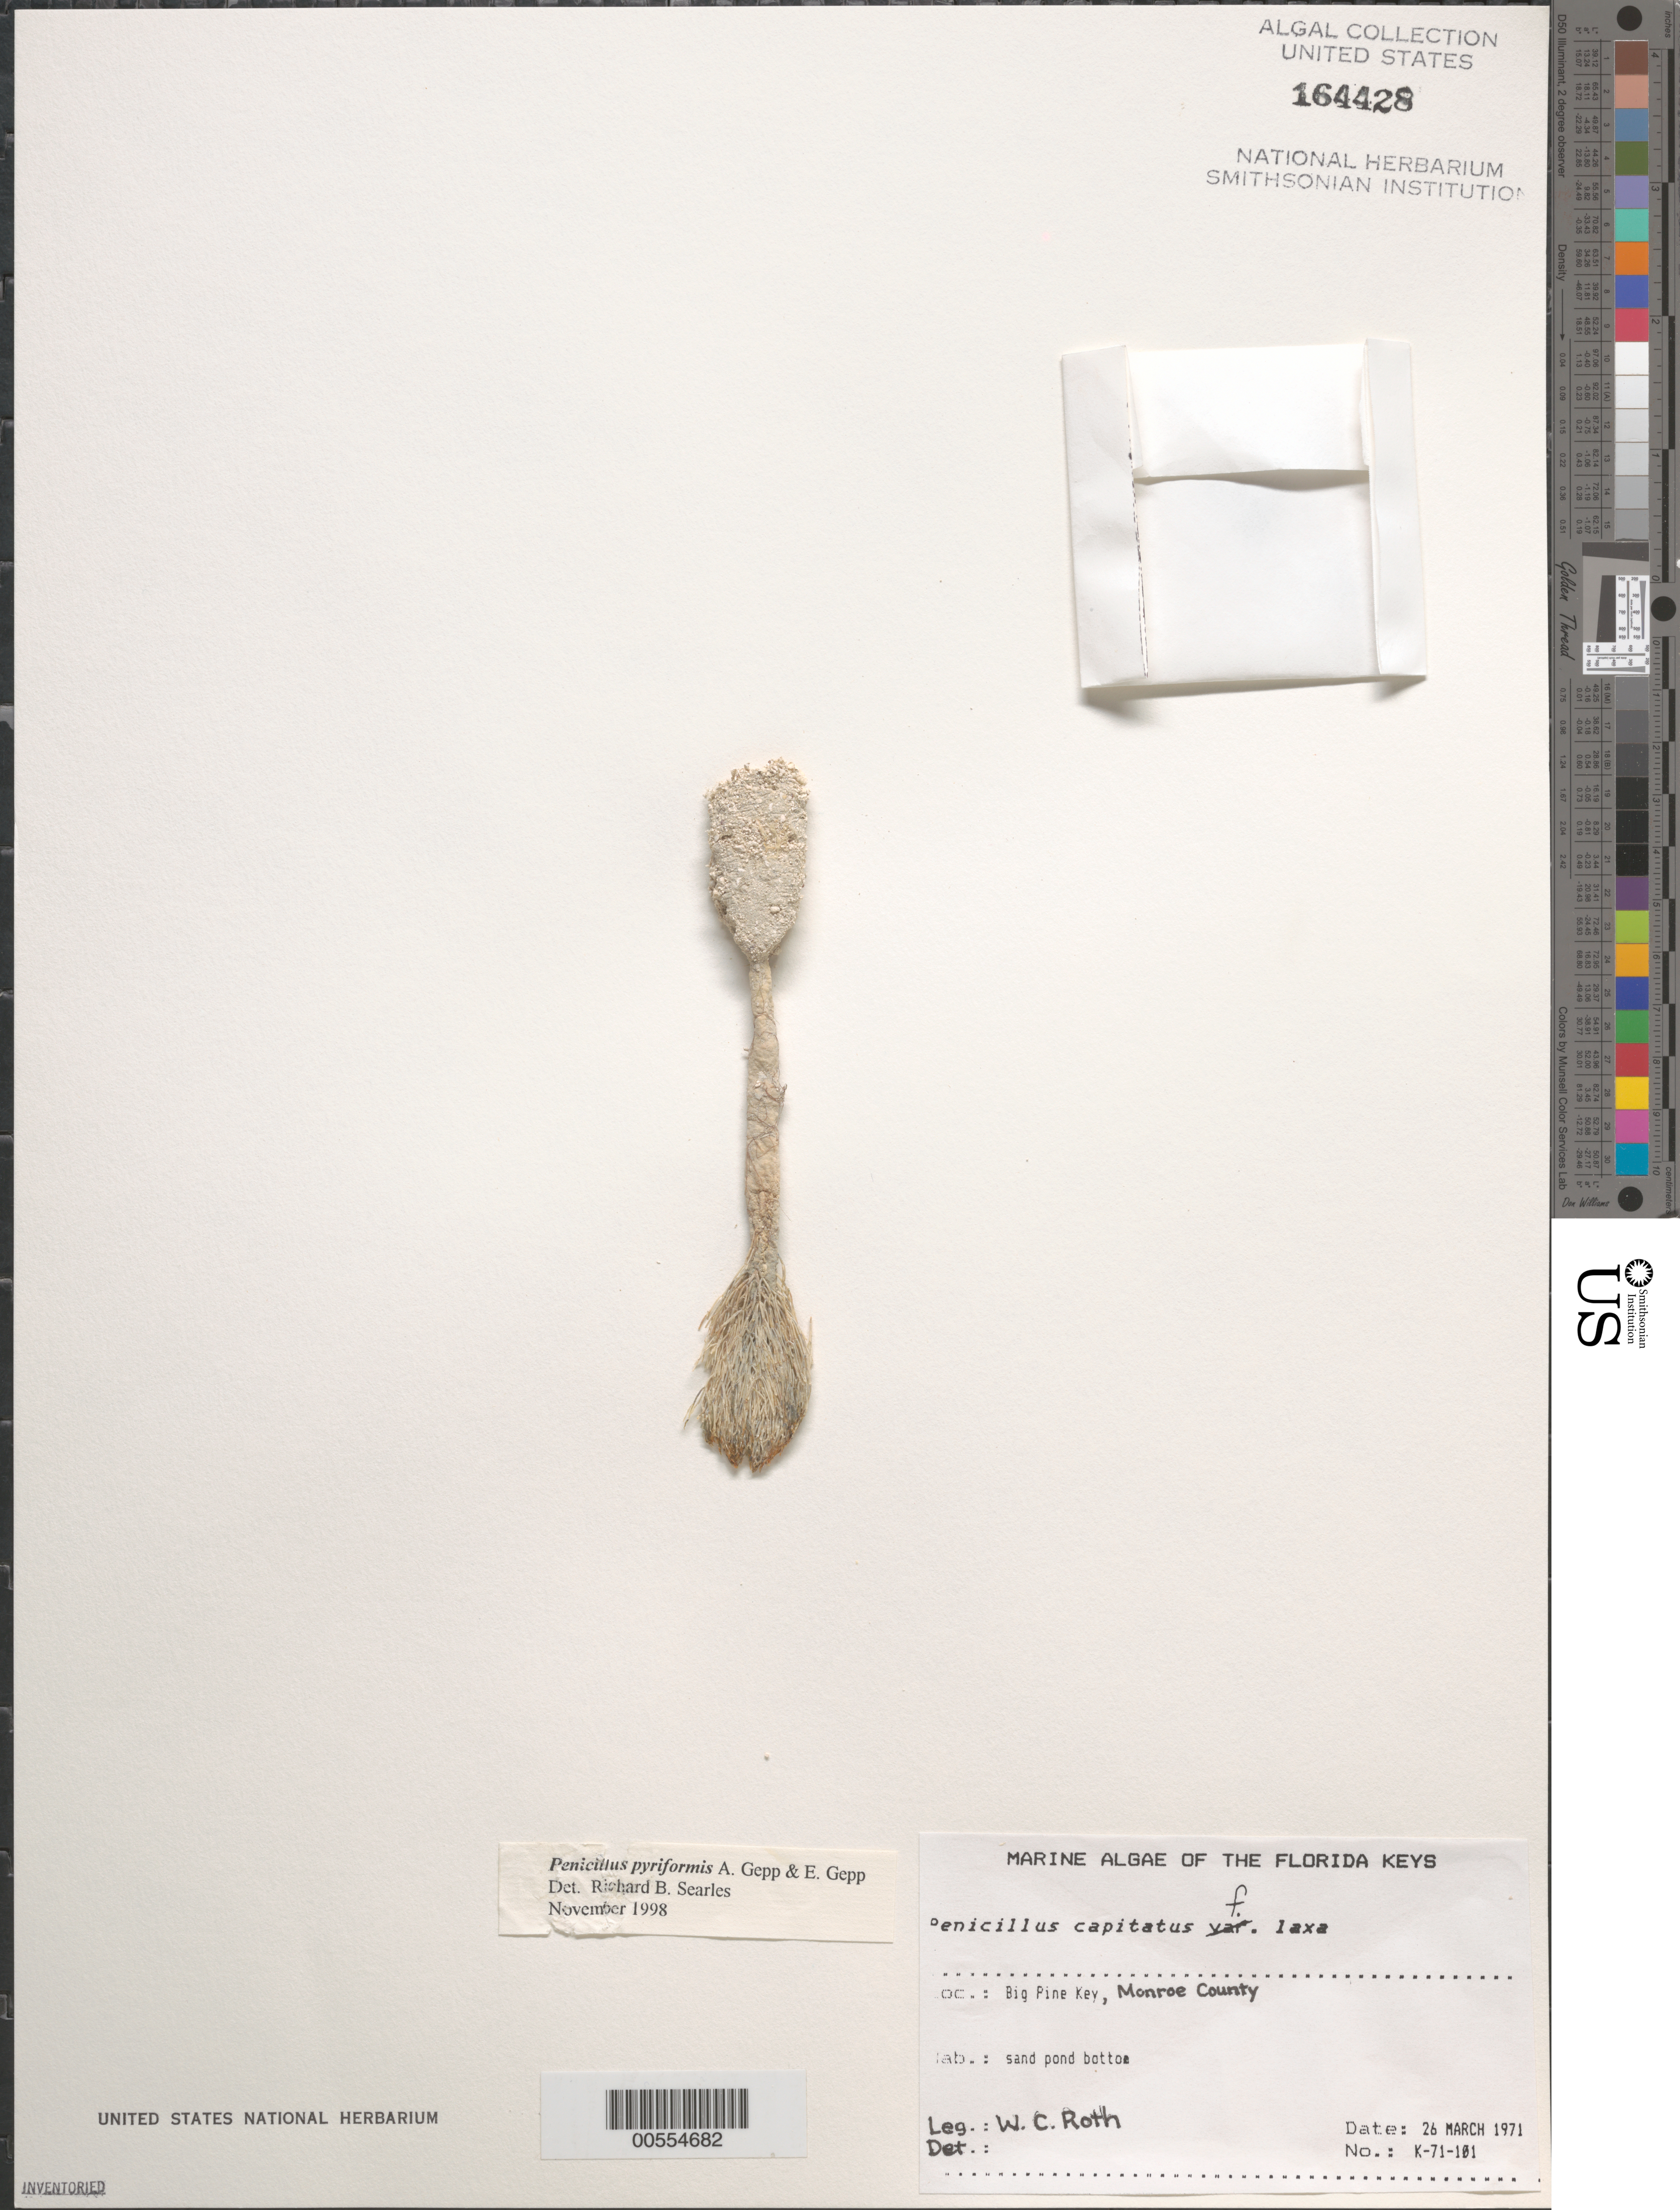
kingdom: Plantae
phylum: Chlorophyta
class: Ulvophyceae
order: Bryopsidales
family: Udoteaceae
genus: Penicillus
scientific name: Penicillus pyriformis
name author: A. Gepp & E. Gepp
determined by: Searles, R. B.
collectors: W. C. Roth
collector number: K-71-1-1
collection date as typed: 26 Mar 1971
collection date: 1971-03-26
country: United States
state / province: Florida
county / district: Monroe County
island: Big Pine Key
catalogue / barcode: US 164428